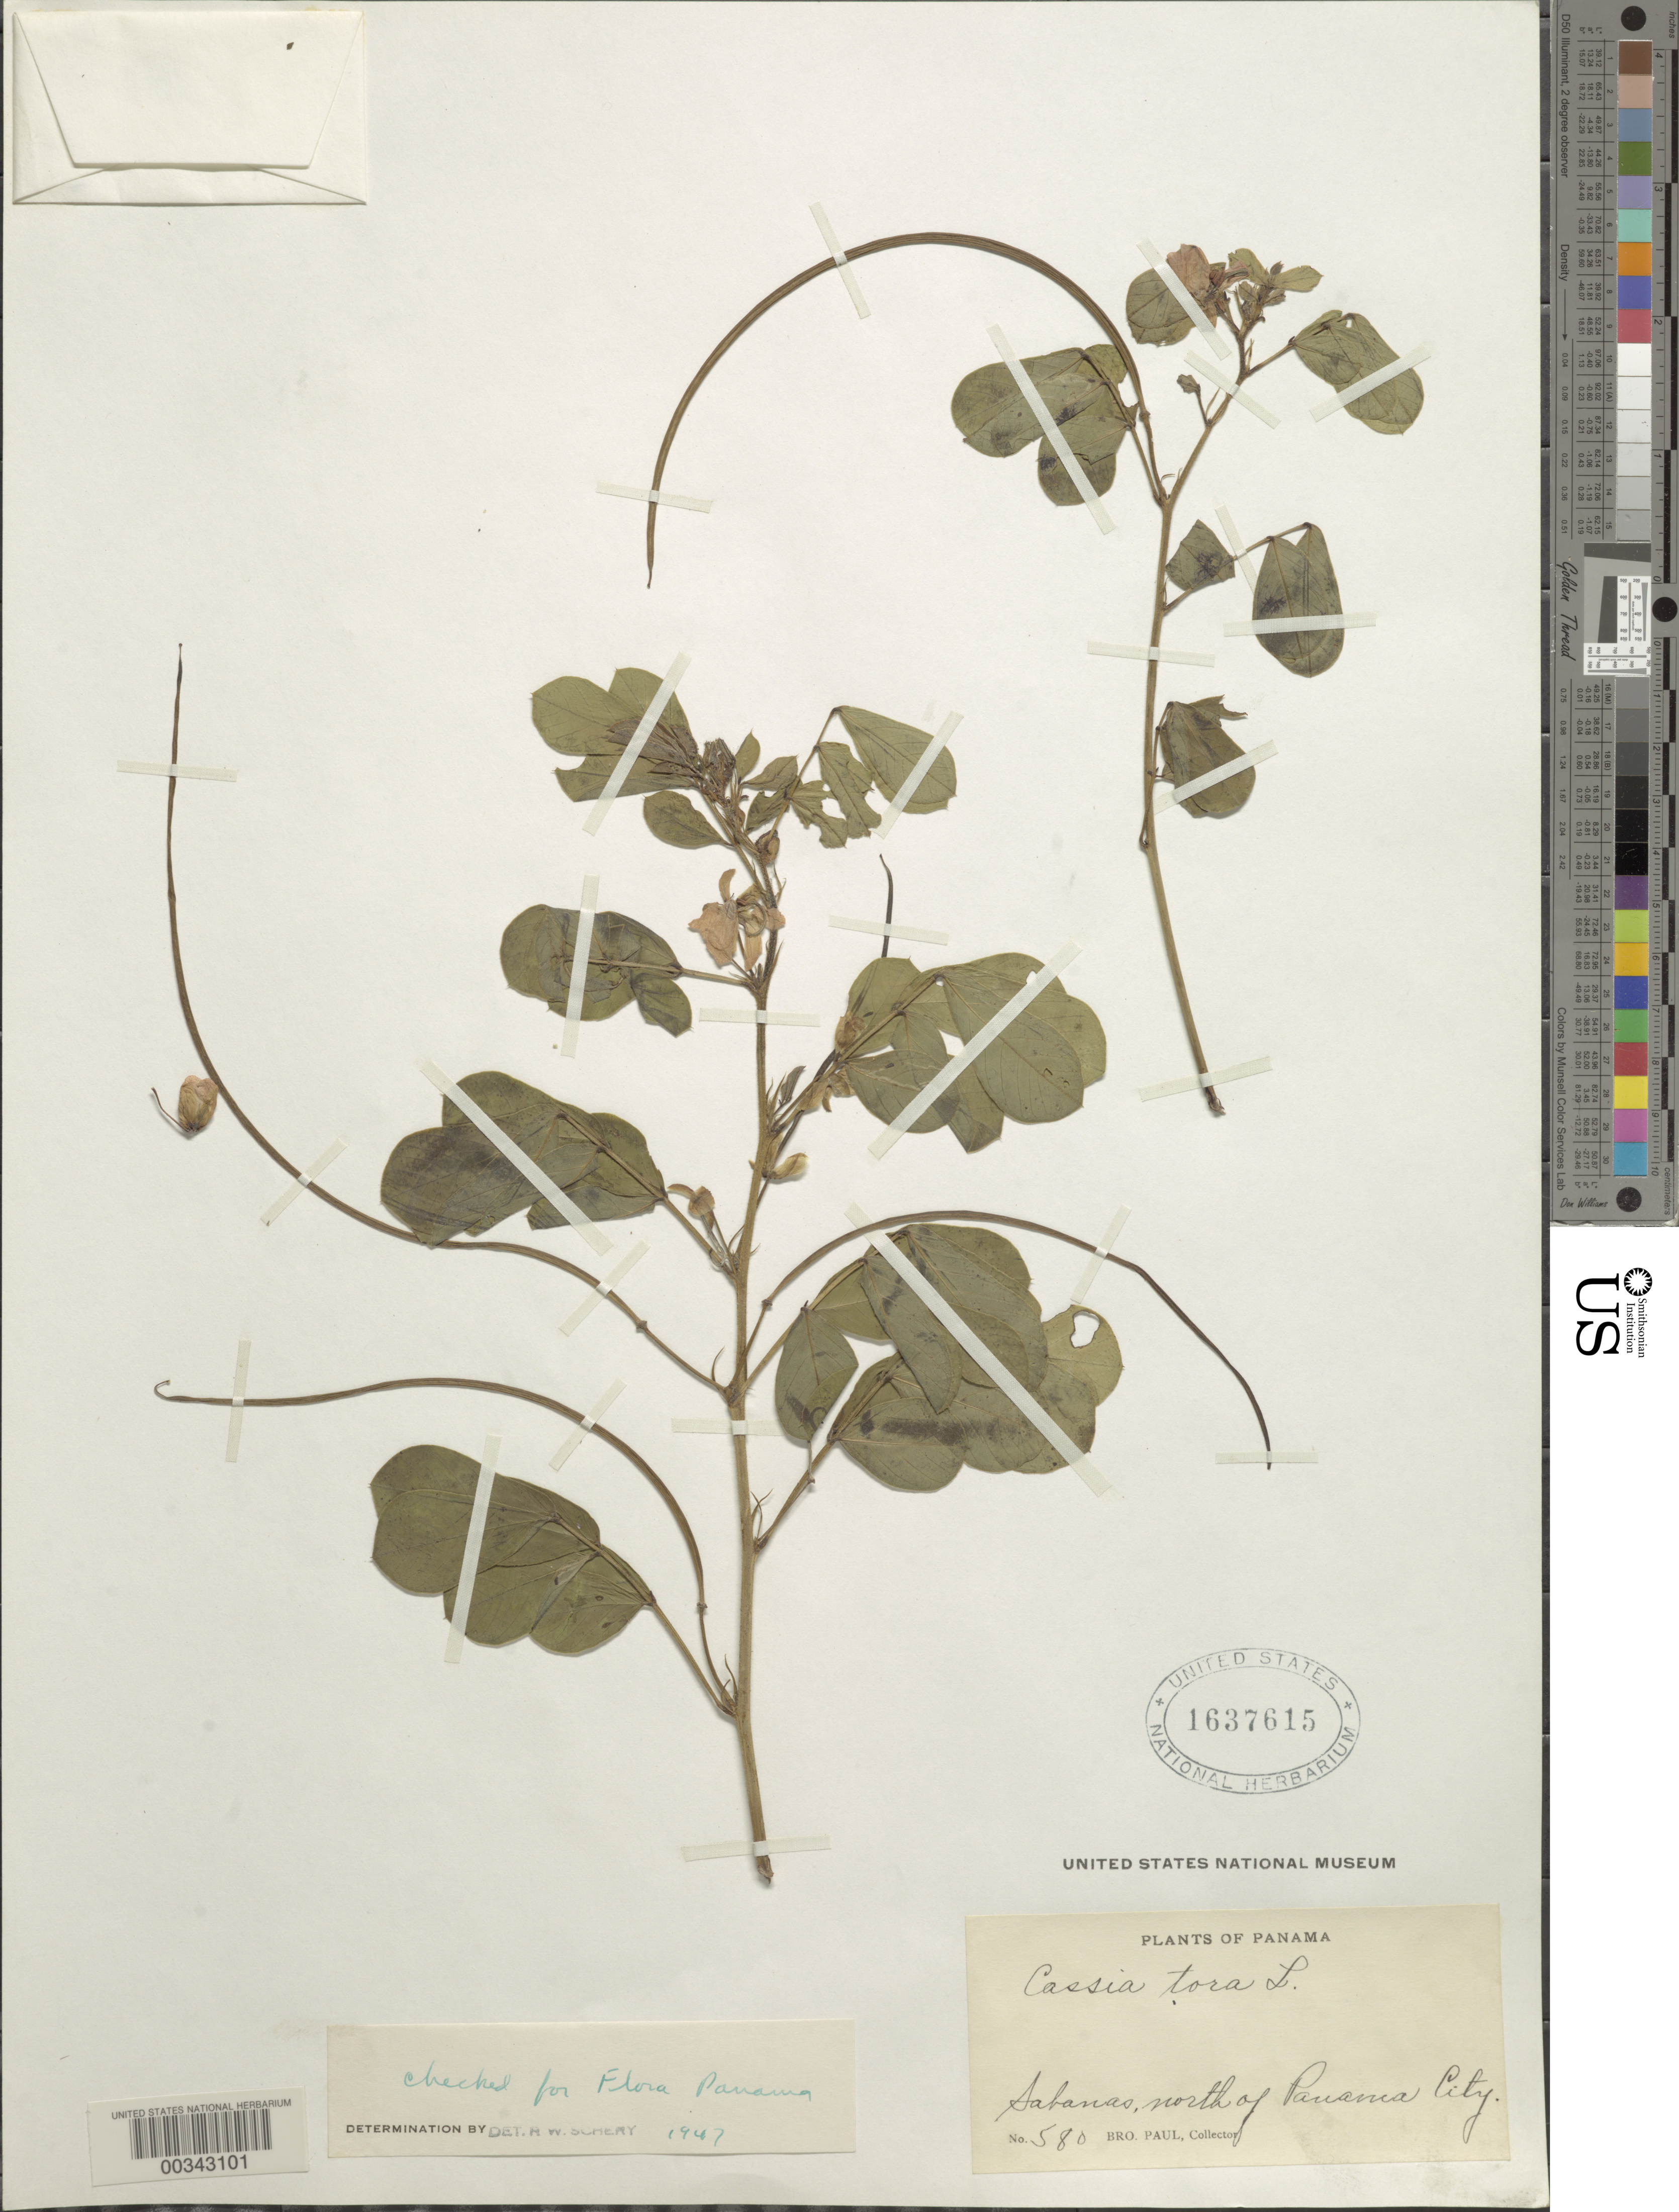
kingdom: Plantae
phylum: Tracheophyta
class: Magnoliopsida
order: Fabales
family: Fabaceae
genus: Senna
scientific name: Senna obtusifolia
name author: (L.) H.S. Irwin & Barneby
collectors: B. Paul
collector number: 580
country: Panama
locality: N of Panama City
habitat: Savanas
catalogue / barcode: US 1637615